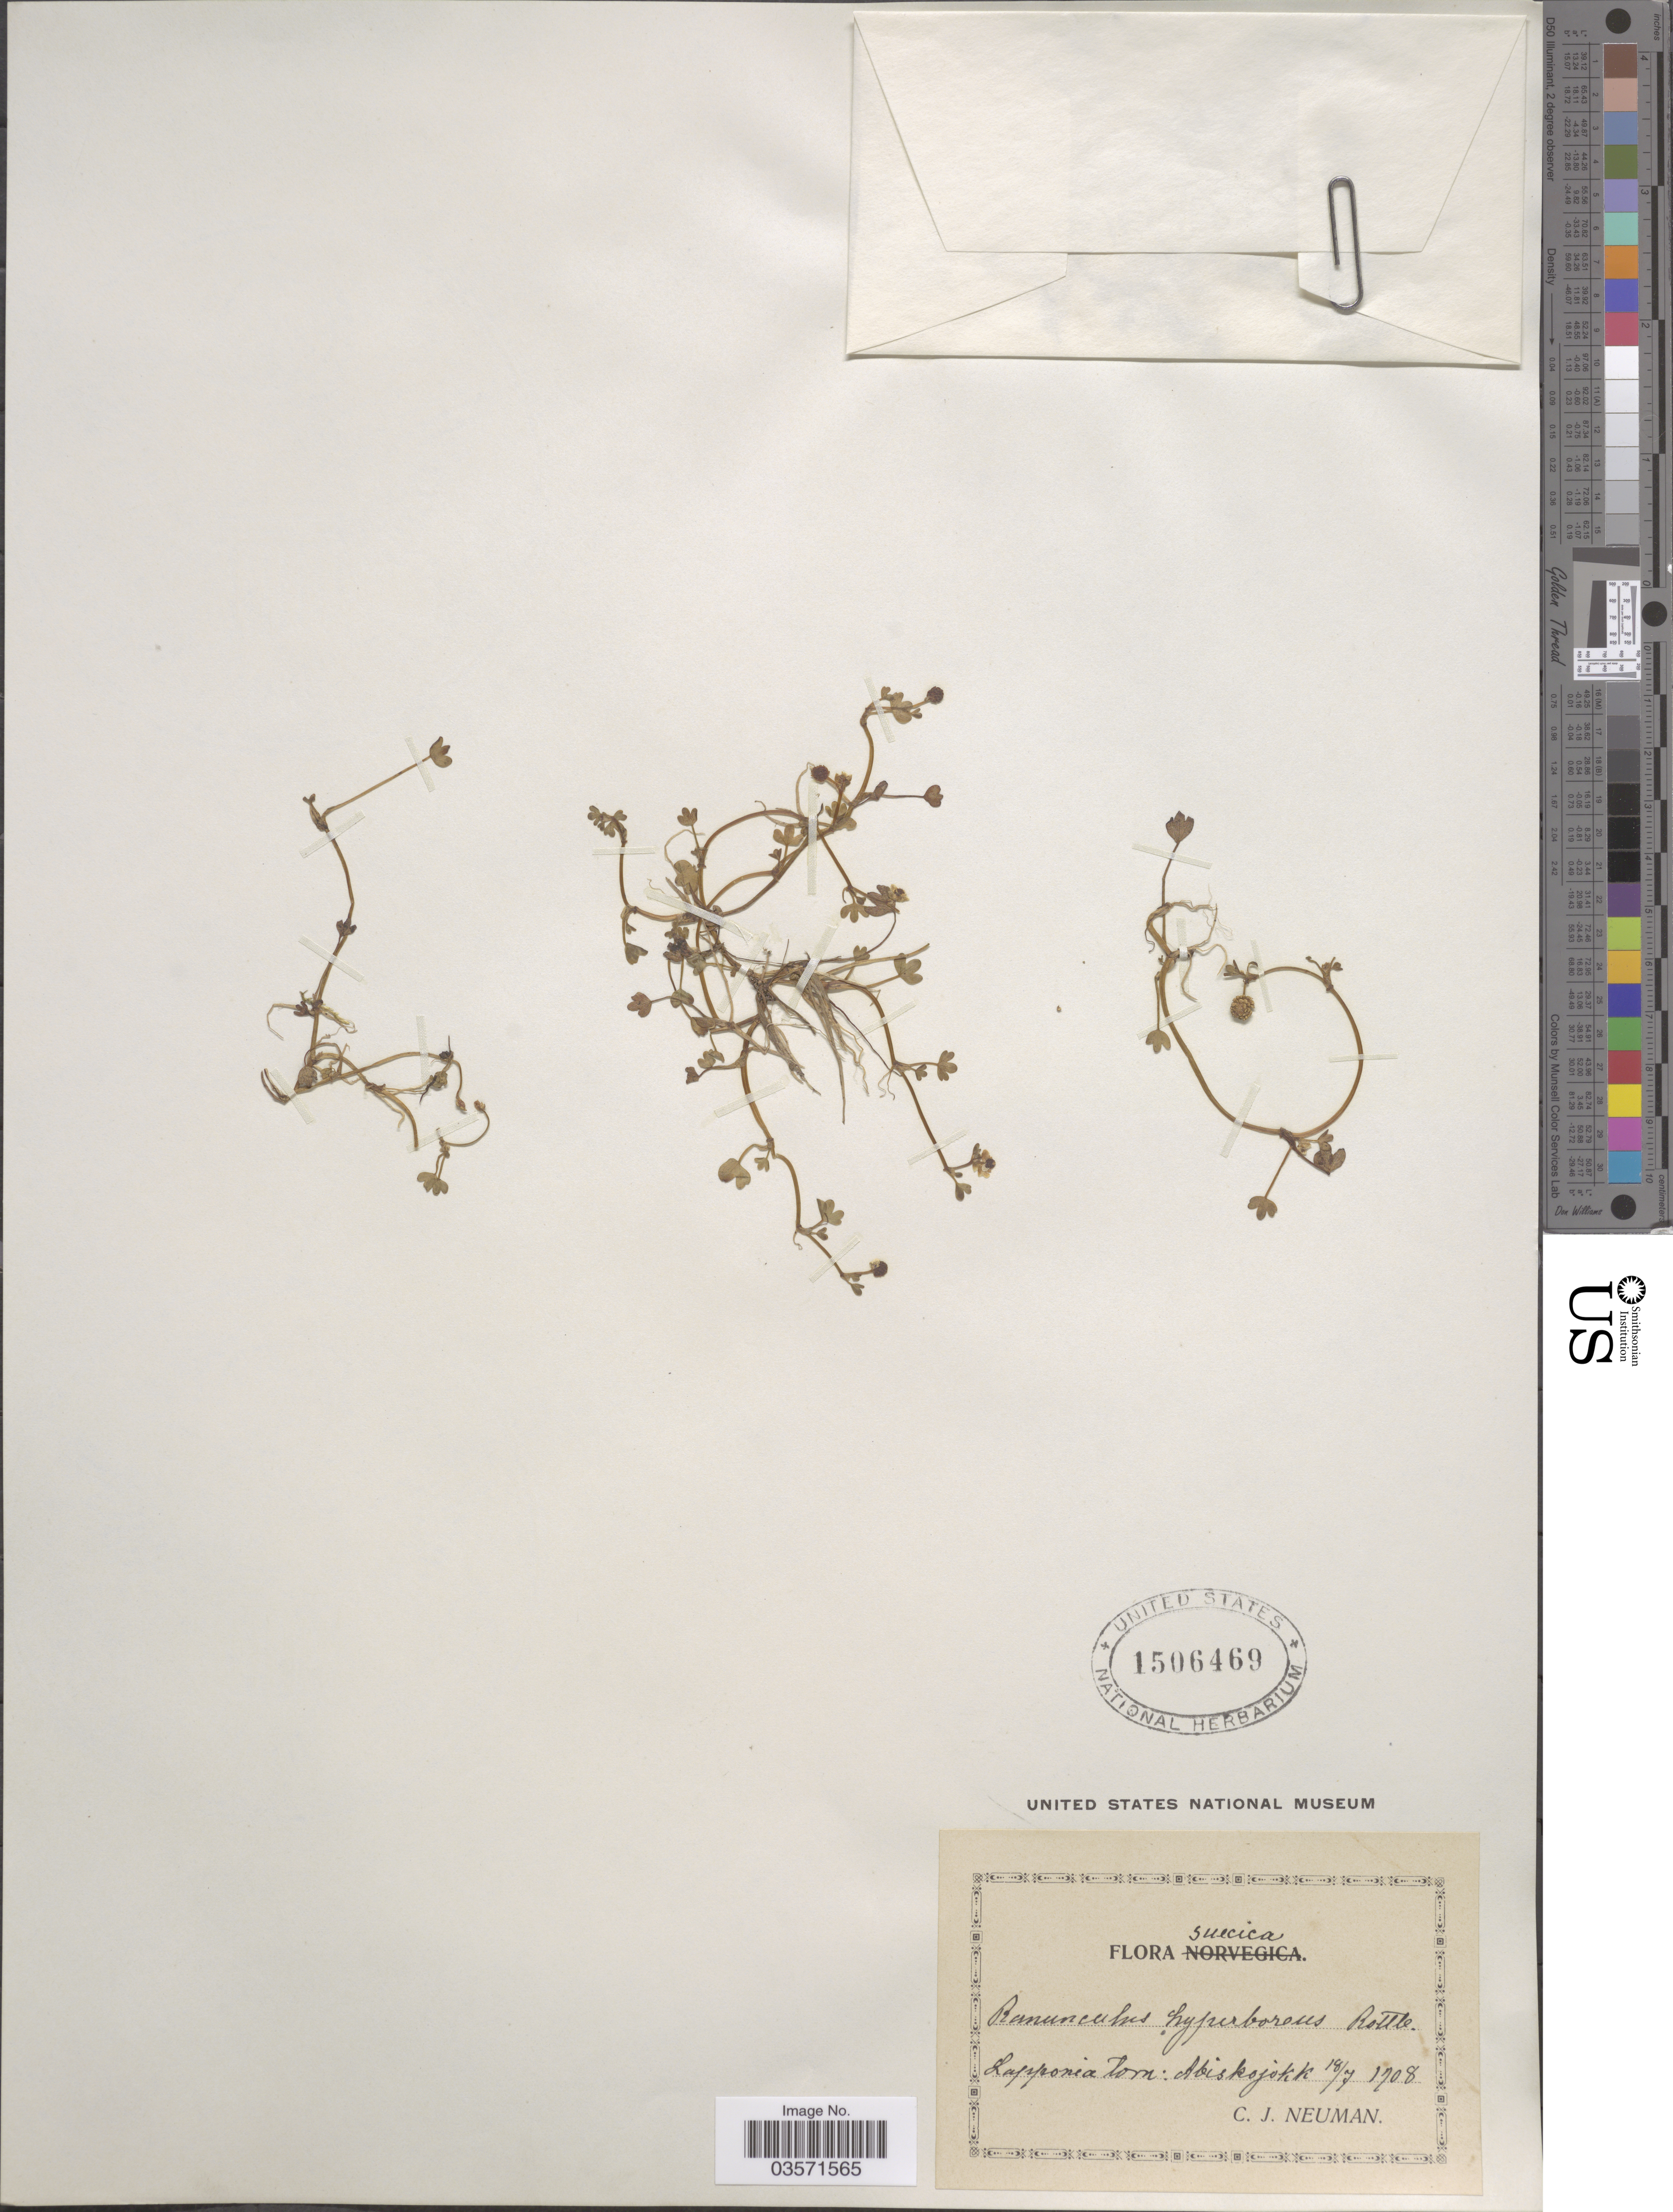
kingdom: Plantae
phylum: Tracheophyta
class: Magnoliopsida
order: Ranunculales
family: Ranunculaceae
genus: Ranunculus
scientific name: Ranunculus hyperboreus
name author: Rottb.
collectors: C. Neuman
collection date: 1908-07-18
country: Sweden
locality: Suecica. Lapponia torn: Abiskojokk.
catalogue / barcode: US 1506469